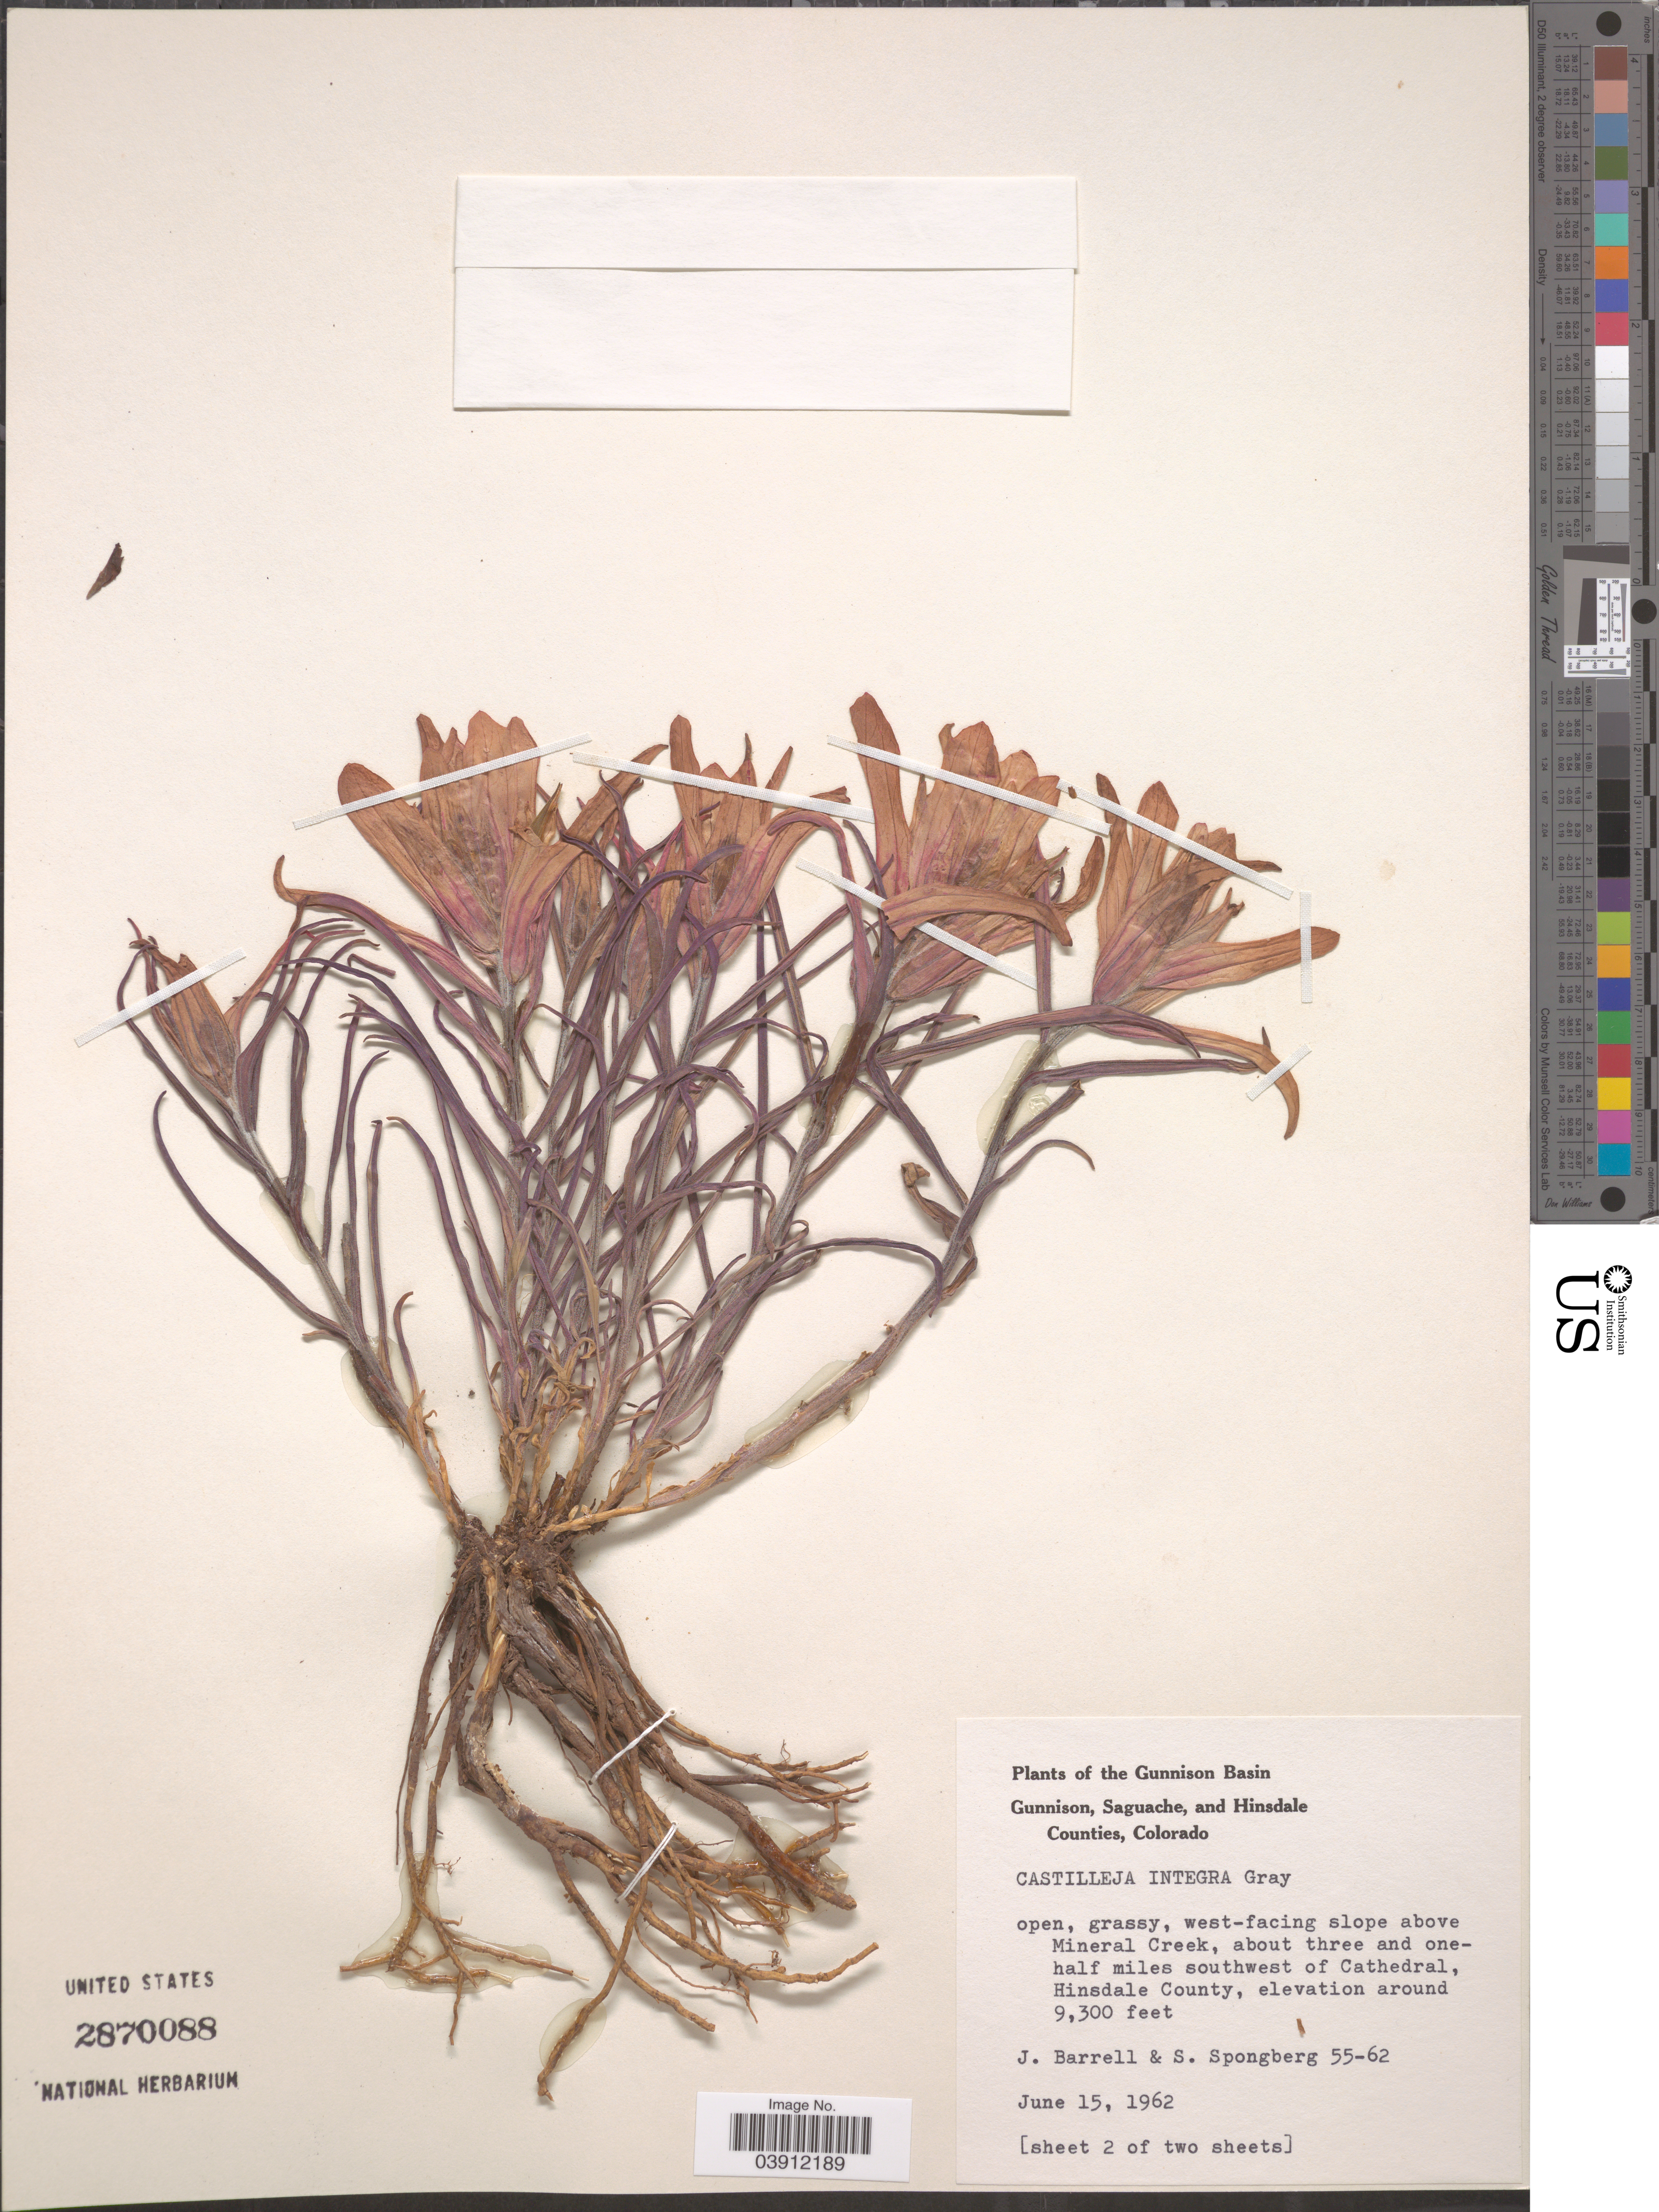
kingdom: Plantae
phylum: Tracheophyta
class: Magnoliopsida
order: Lamiales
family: Orobanchaceae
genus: Castilleja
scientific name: Castilleja integra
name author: A. Gray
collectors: J. Barrell & S. A.Spongberg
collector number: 55-62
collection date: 1962-06-15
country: United States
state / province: Colorado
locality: The Gunnison Basin. West-facing slope above Mineral Creek, about three and one-half miles southwest of Cathedral, Hinsdale County.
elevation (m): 2835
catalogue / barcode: US 2870088